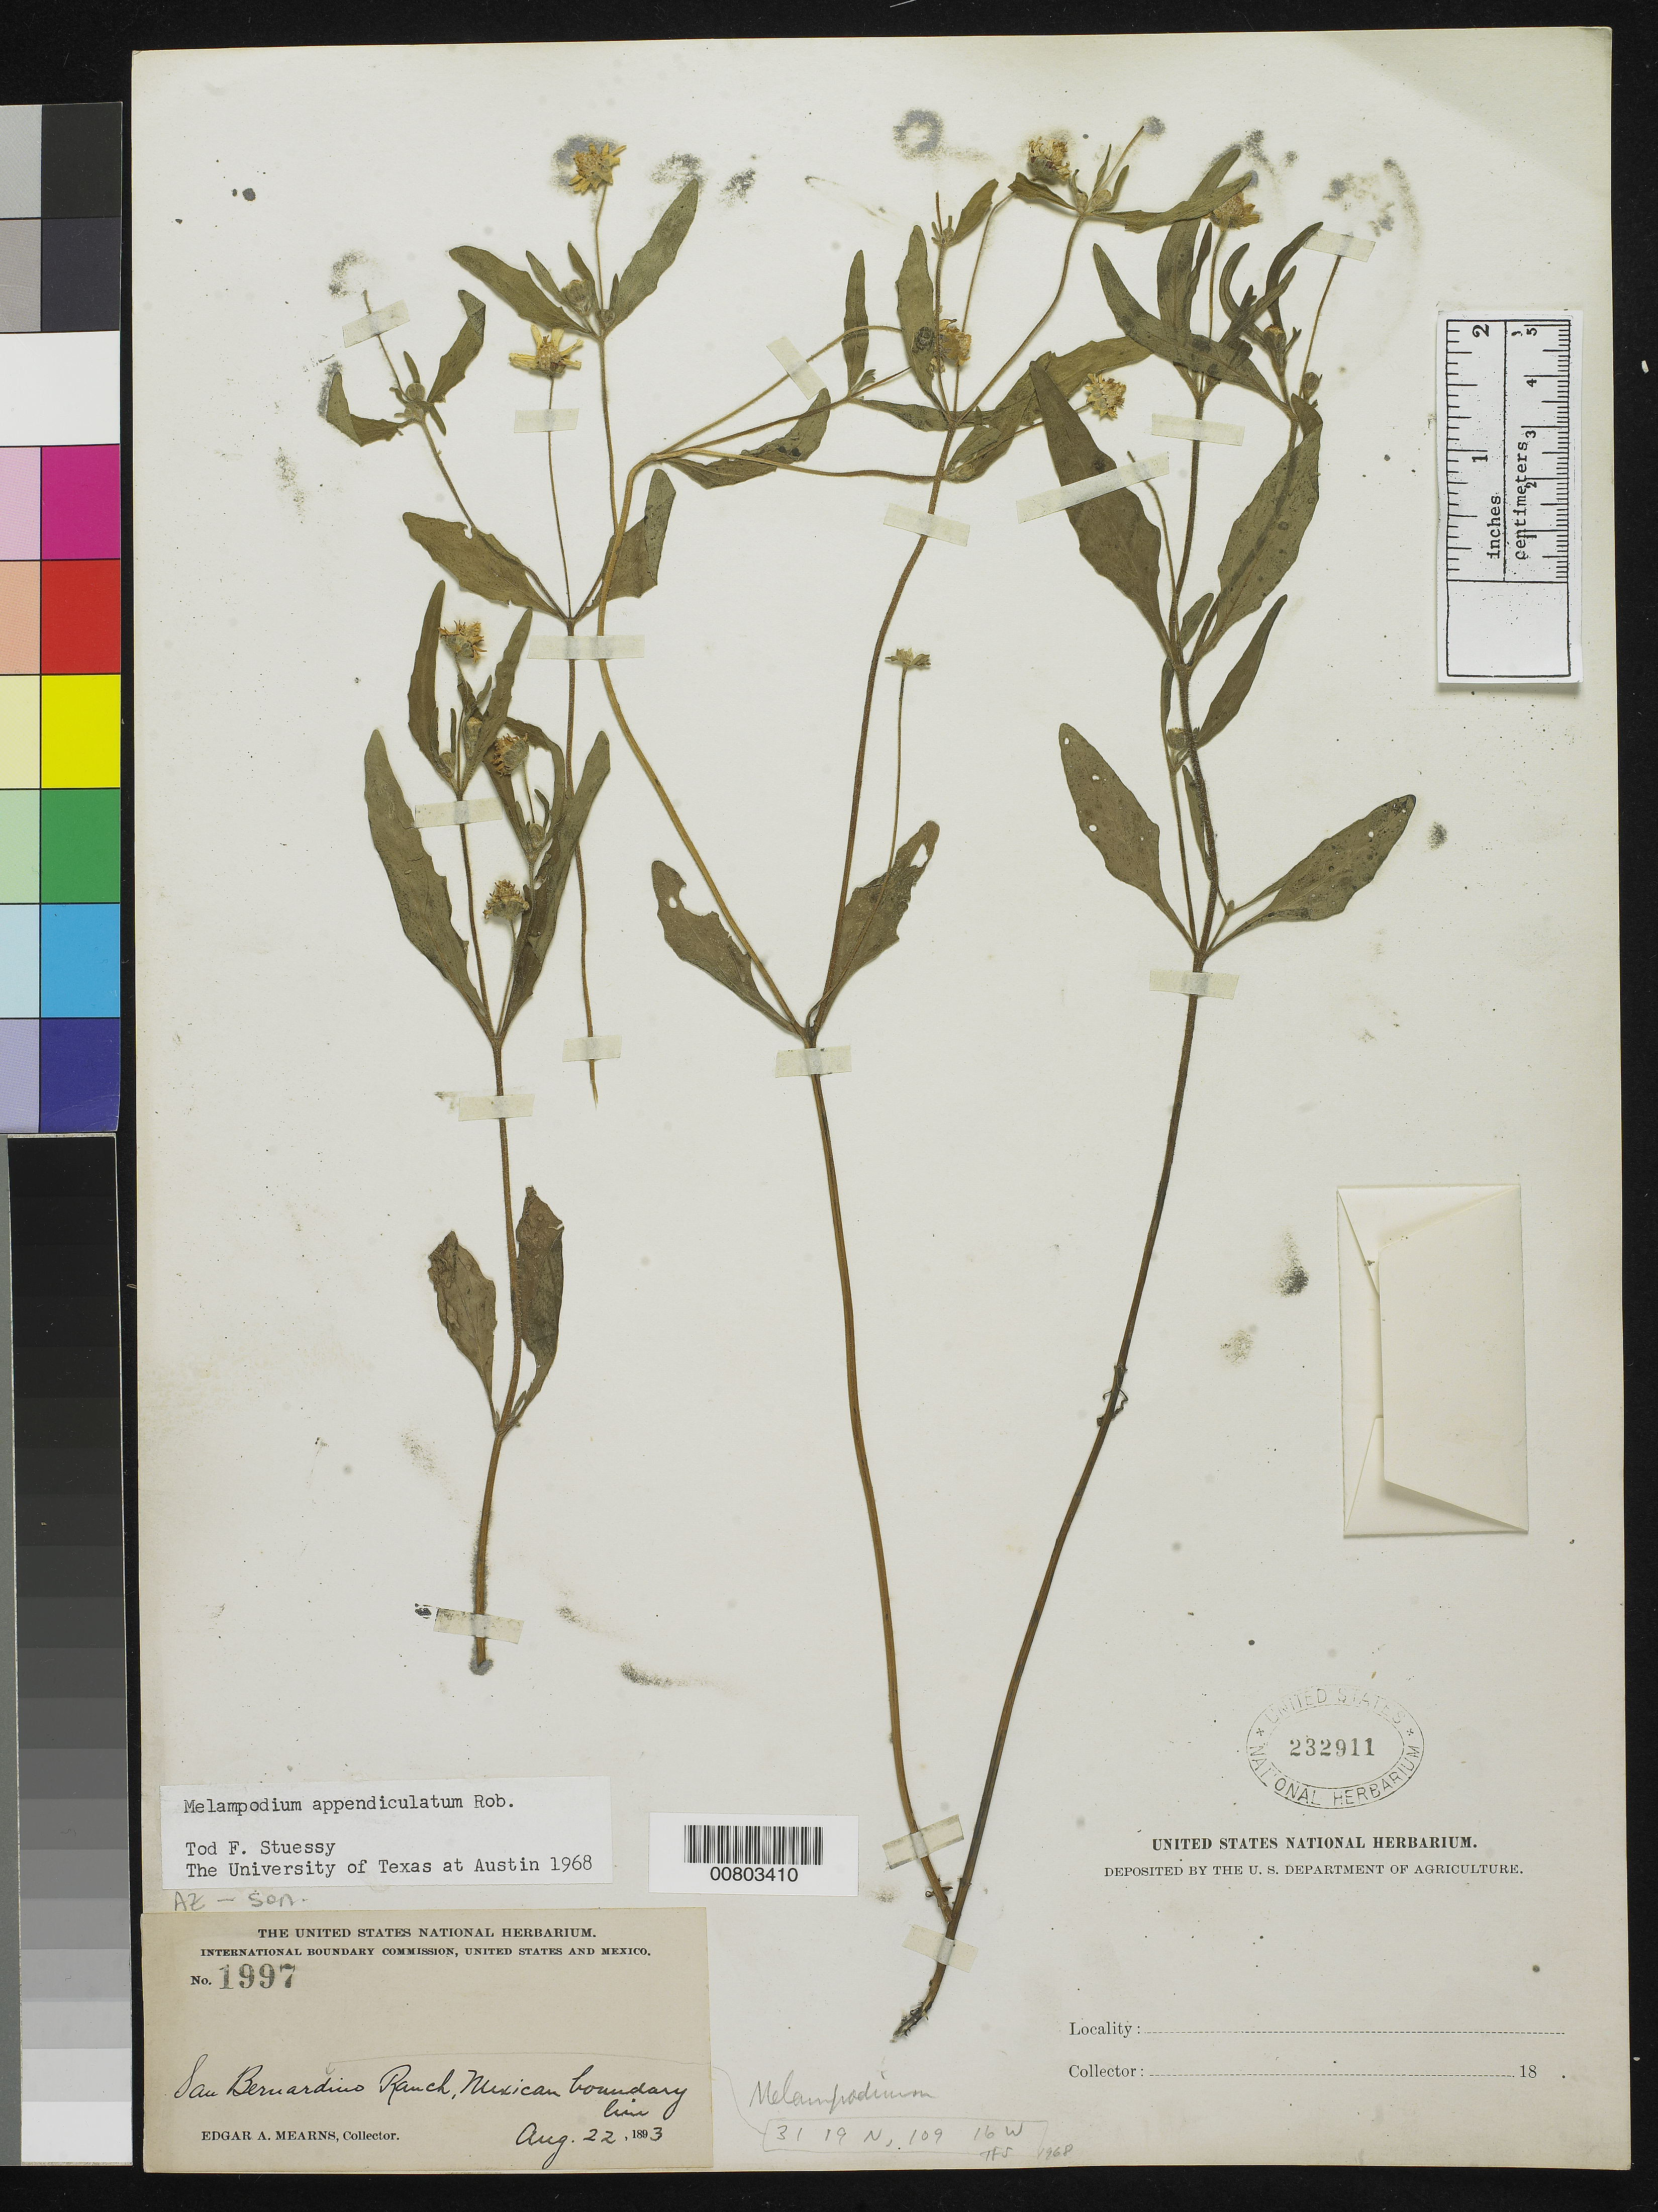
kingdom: Plantae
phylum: Tracheophyta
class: Magnoliopsida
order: Asterales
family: Asteraceae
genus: Melampodium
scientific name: Melampodium appendiculatum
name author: B.L. Rob.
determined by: Stuessy, T. F.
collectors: E. A. Mearns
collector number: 1997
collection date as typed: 22 Aug 1893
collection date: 1893-08-22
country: United States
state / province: Arizona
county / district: Cochise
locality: San Bernardino Ranch, Mexican boundary line.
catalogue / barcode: US 232911